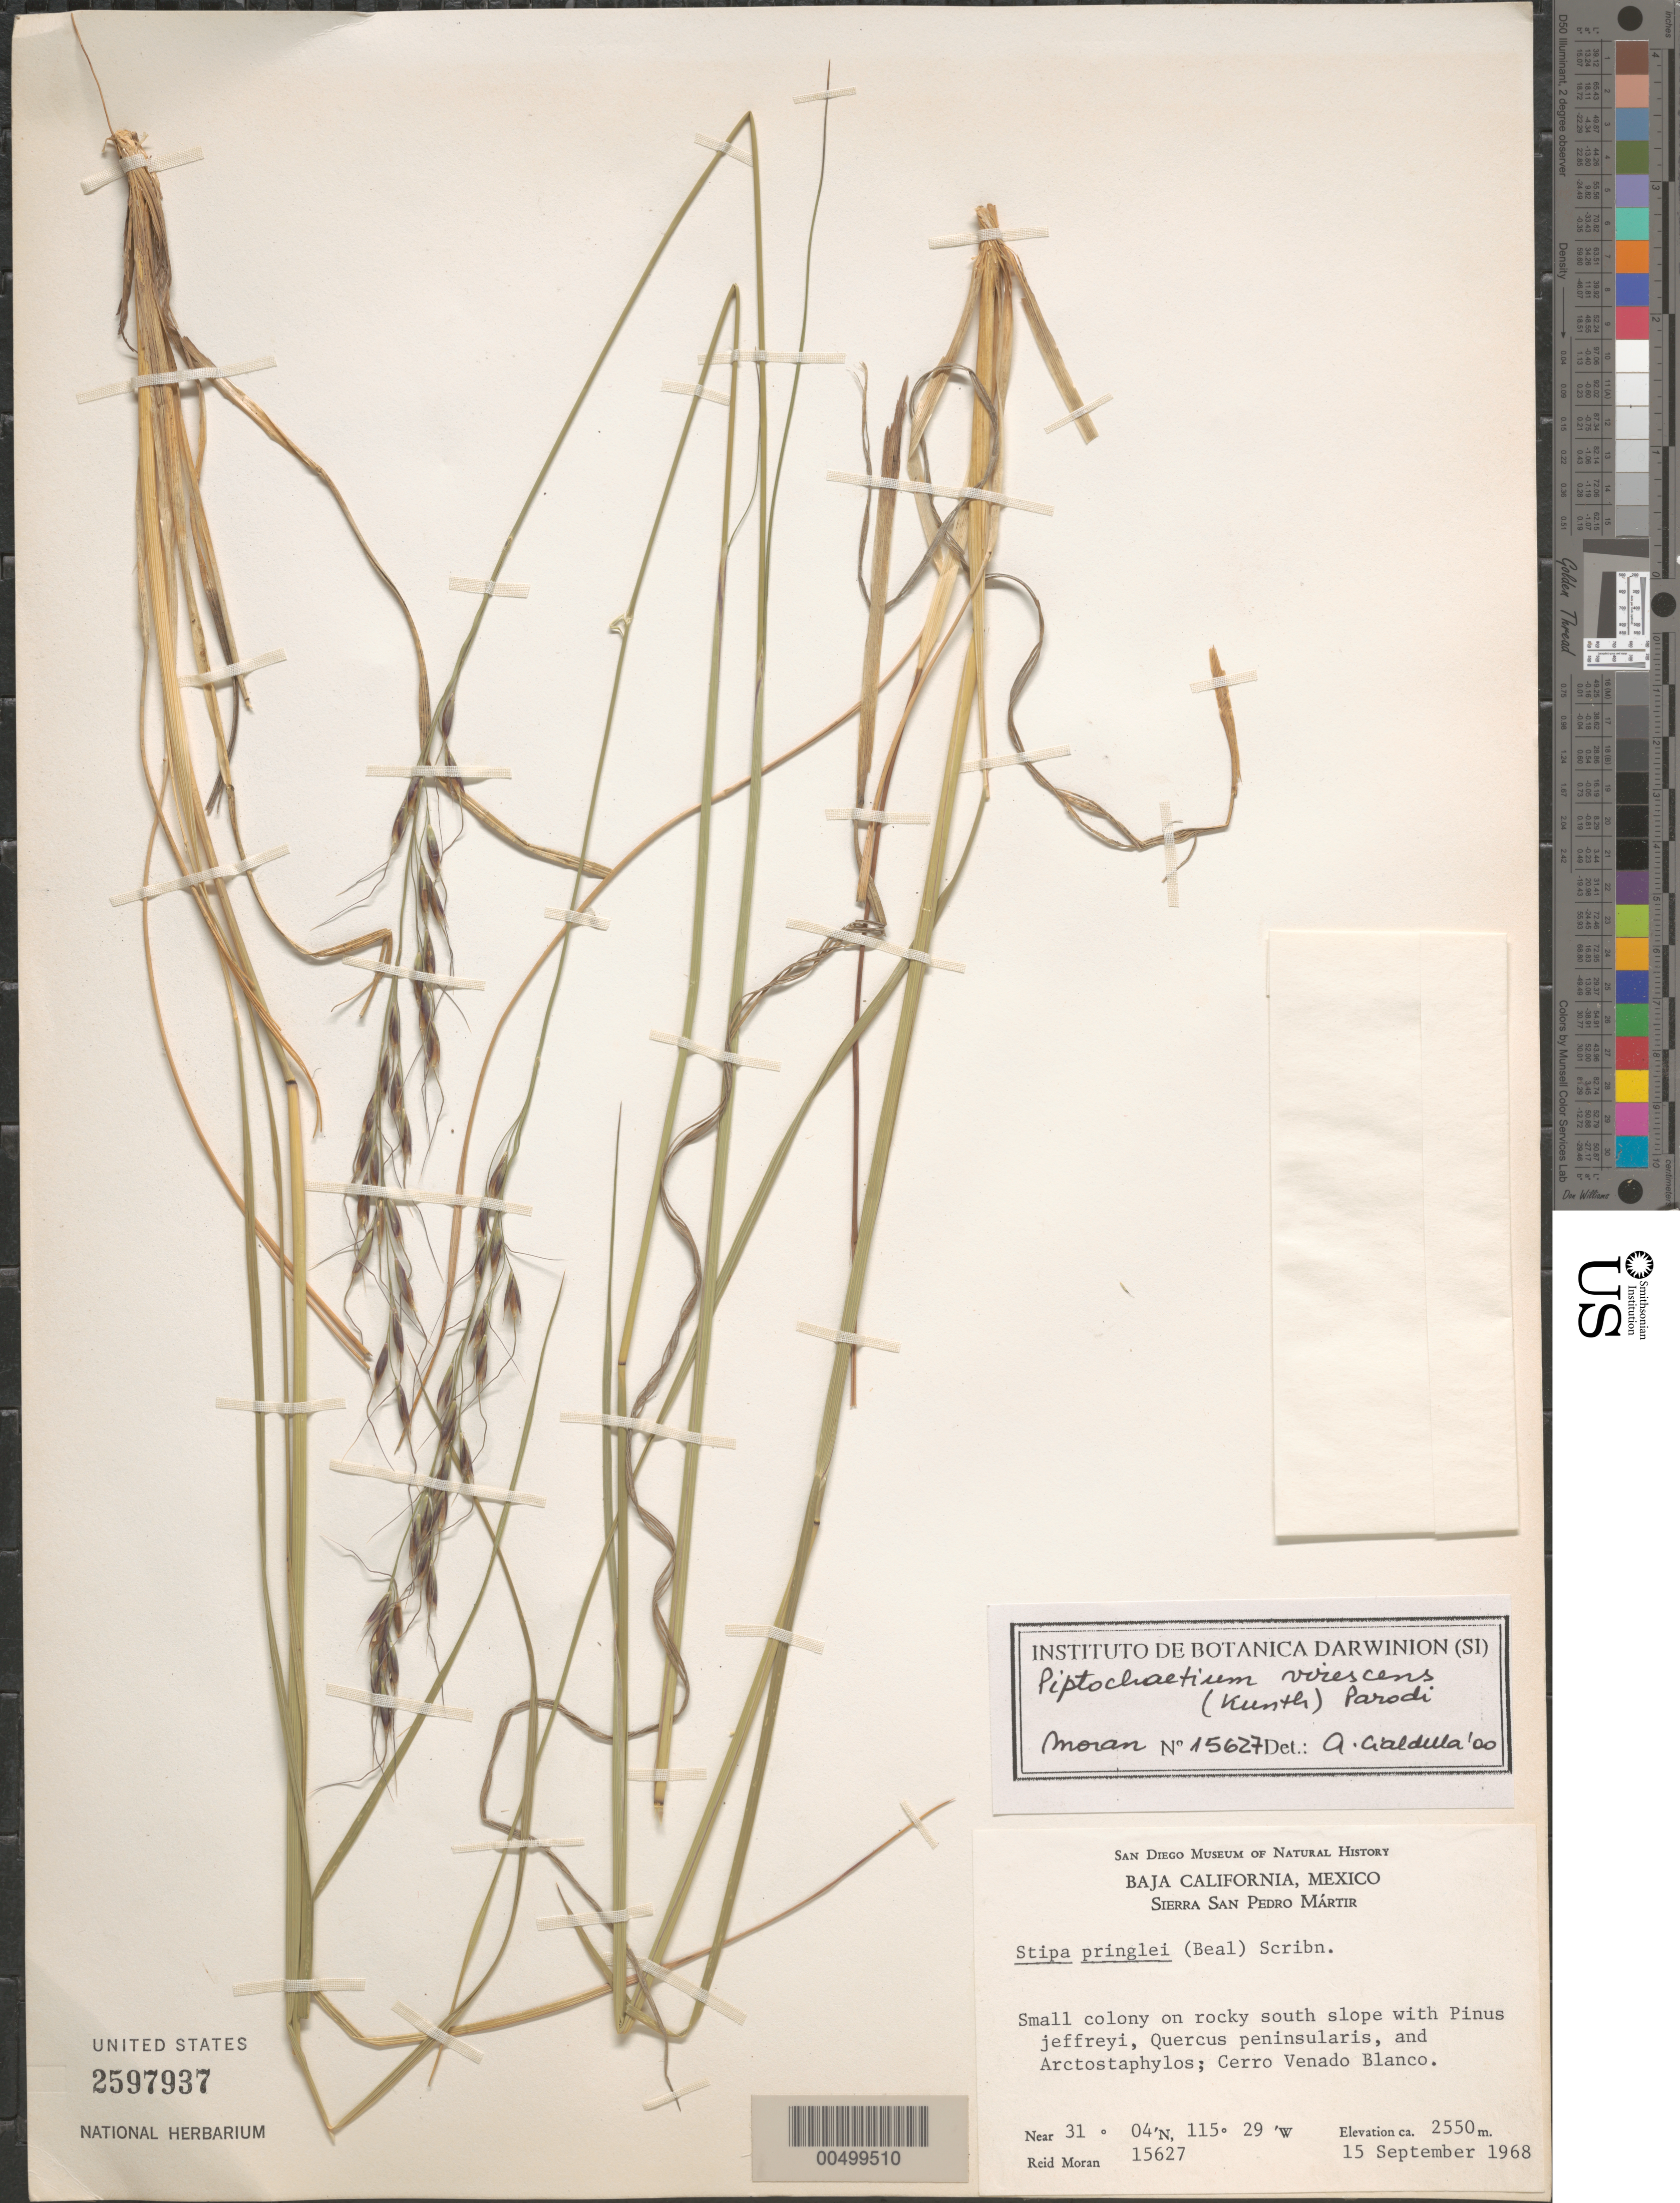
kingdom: Plantae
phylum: Tracheophyta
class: Liliopsida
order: Poales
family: Poaceae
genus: Piptochaetium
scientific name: Piptochaetium virescens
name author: (Kunth) Parodi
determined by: Cialdula, A.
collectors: R. V. Moran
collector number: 15627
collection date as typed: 15 Sep 1968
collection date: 1968-09-15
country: Mexico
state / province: Baja California Norte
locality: Sierra San Pedro Martir, Cerro Venado Blanco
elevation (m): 2550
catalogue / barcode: US 2597937